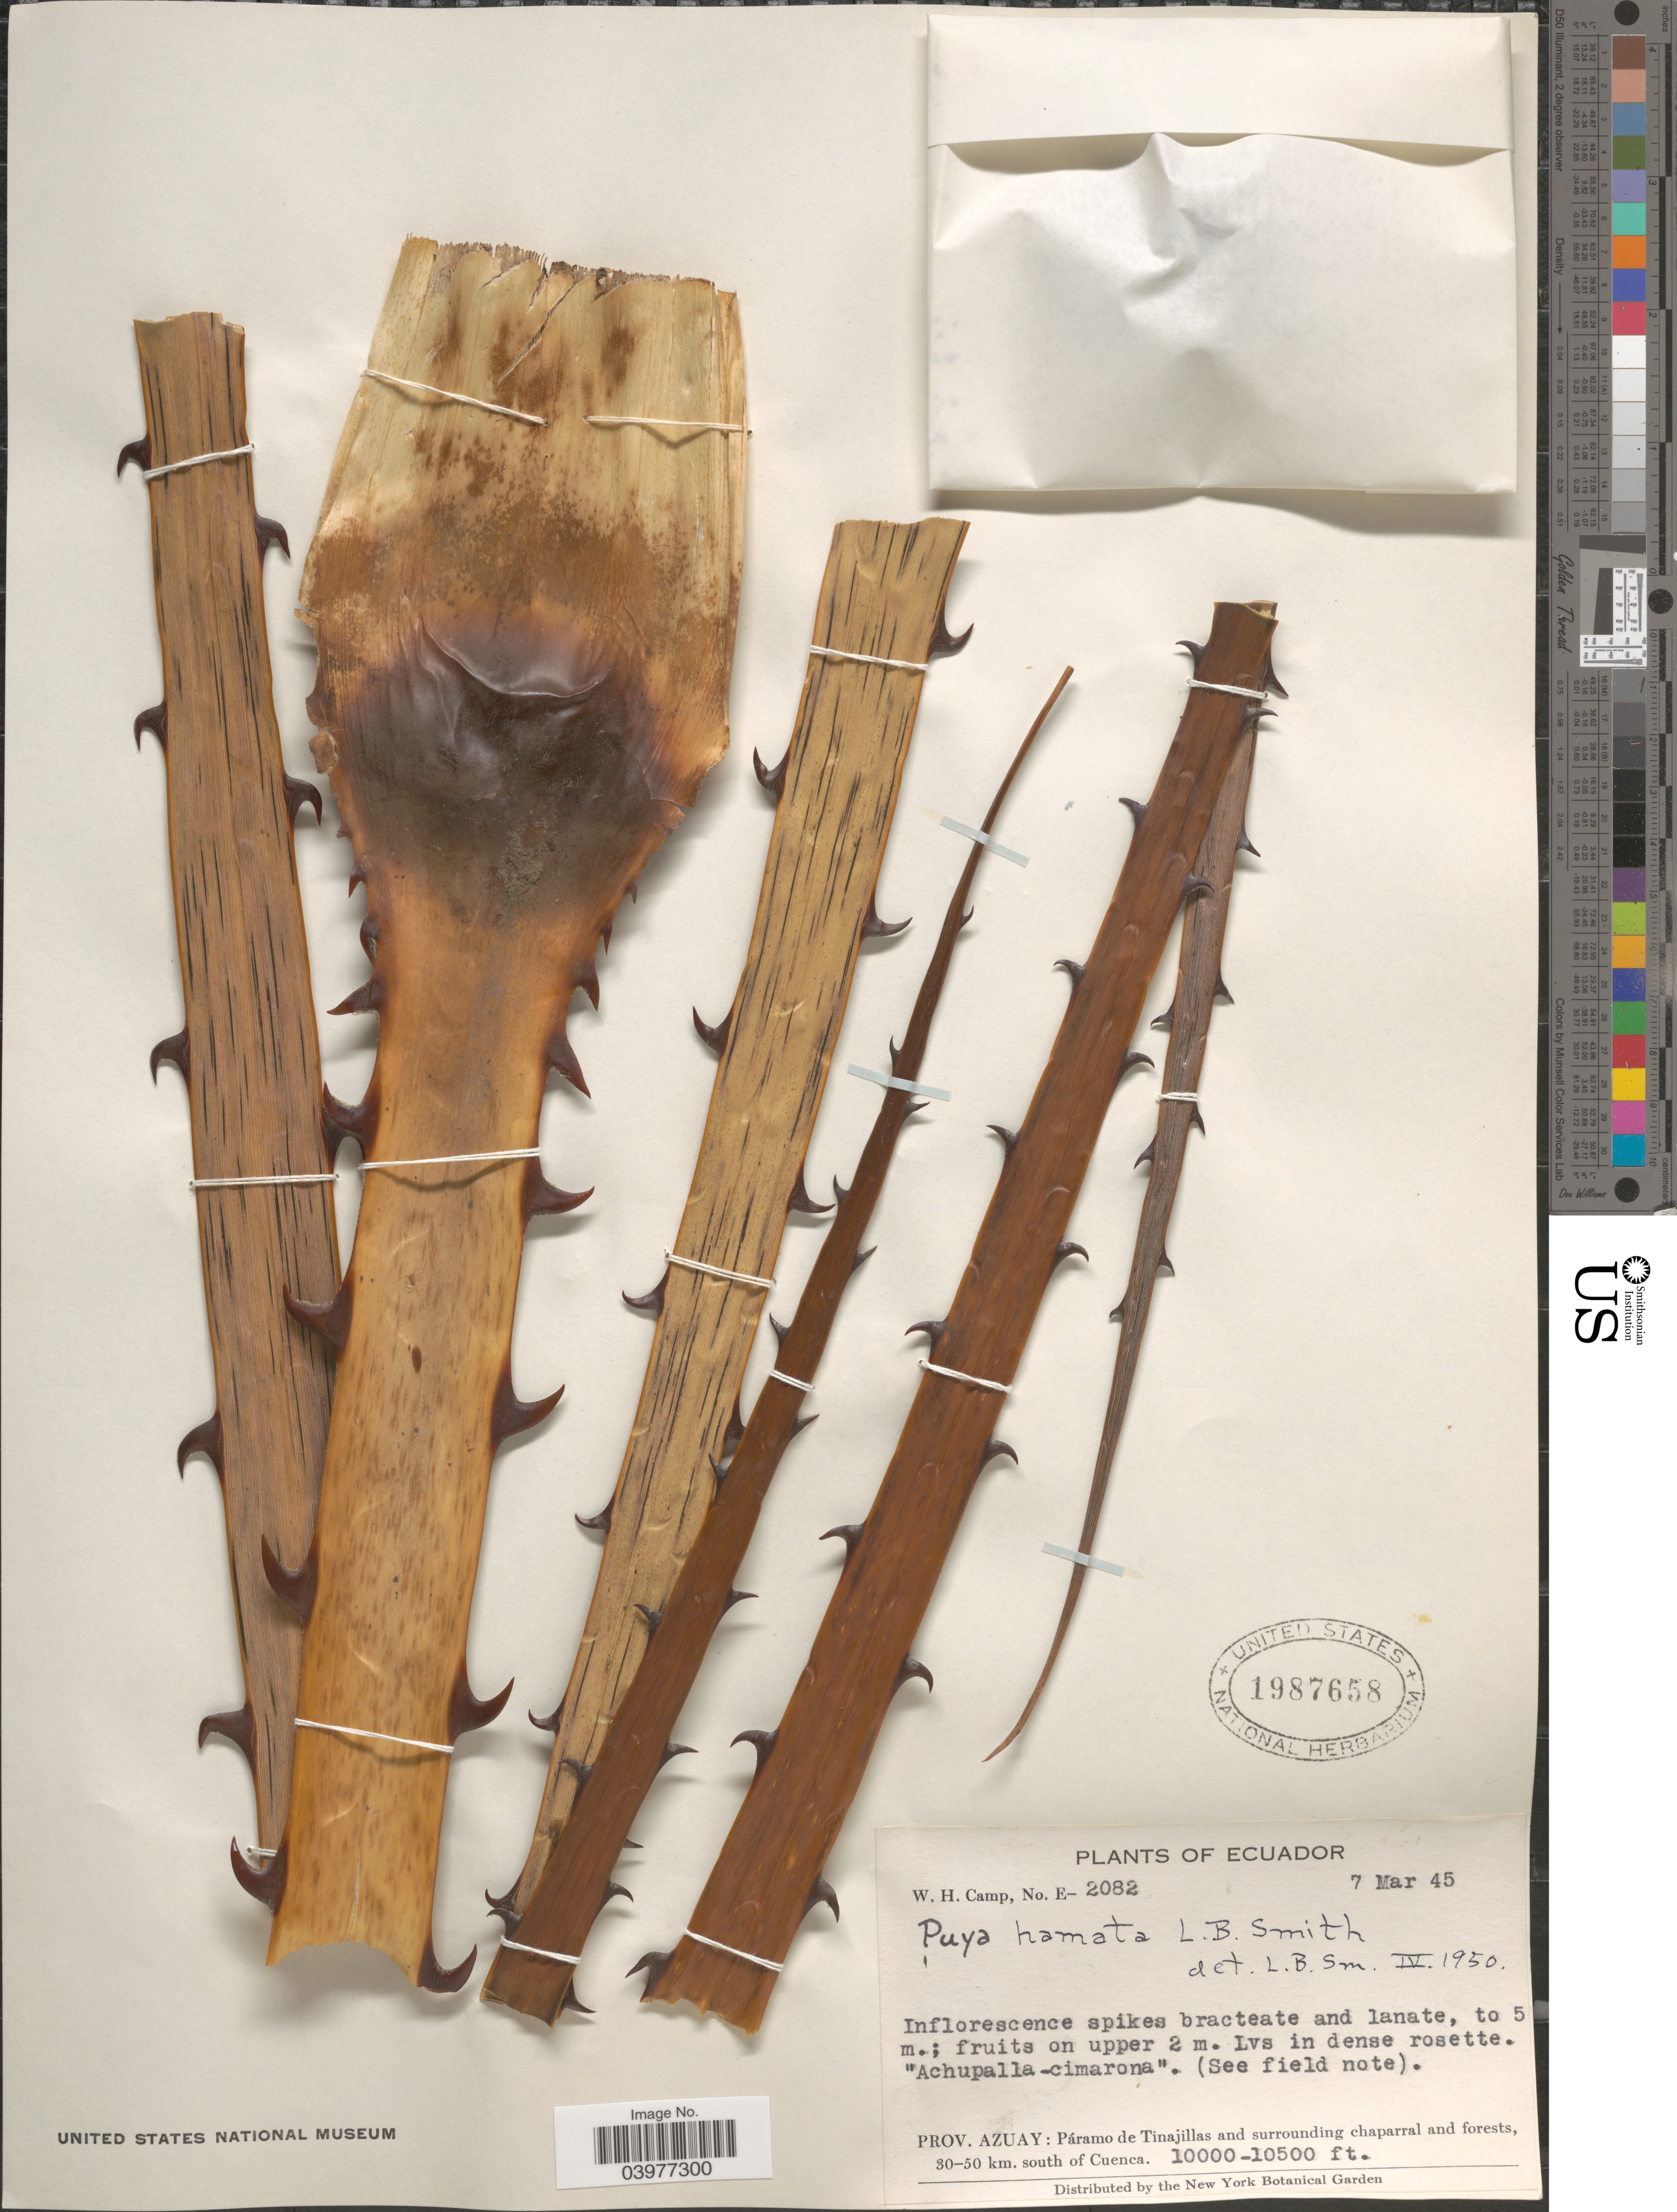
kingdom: Plantae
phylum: Tracheophyta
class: Liliopsida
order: Poales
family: Bromeliaceae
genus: Puya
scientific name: Puya hamata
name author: L.B. Sm.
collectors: W. H. Camp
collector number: E-2082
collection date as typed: Transcribed d/m/y: 7/3/45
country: Ecuador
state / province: Azuay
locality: Páramo de Tinajillas and surrounding chaparral and forests, 30-50 km. south of Cuenca.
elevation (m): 3048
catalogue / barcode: US 1987658